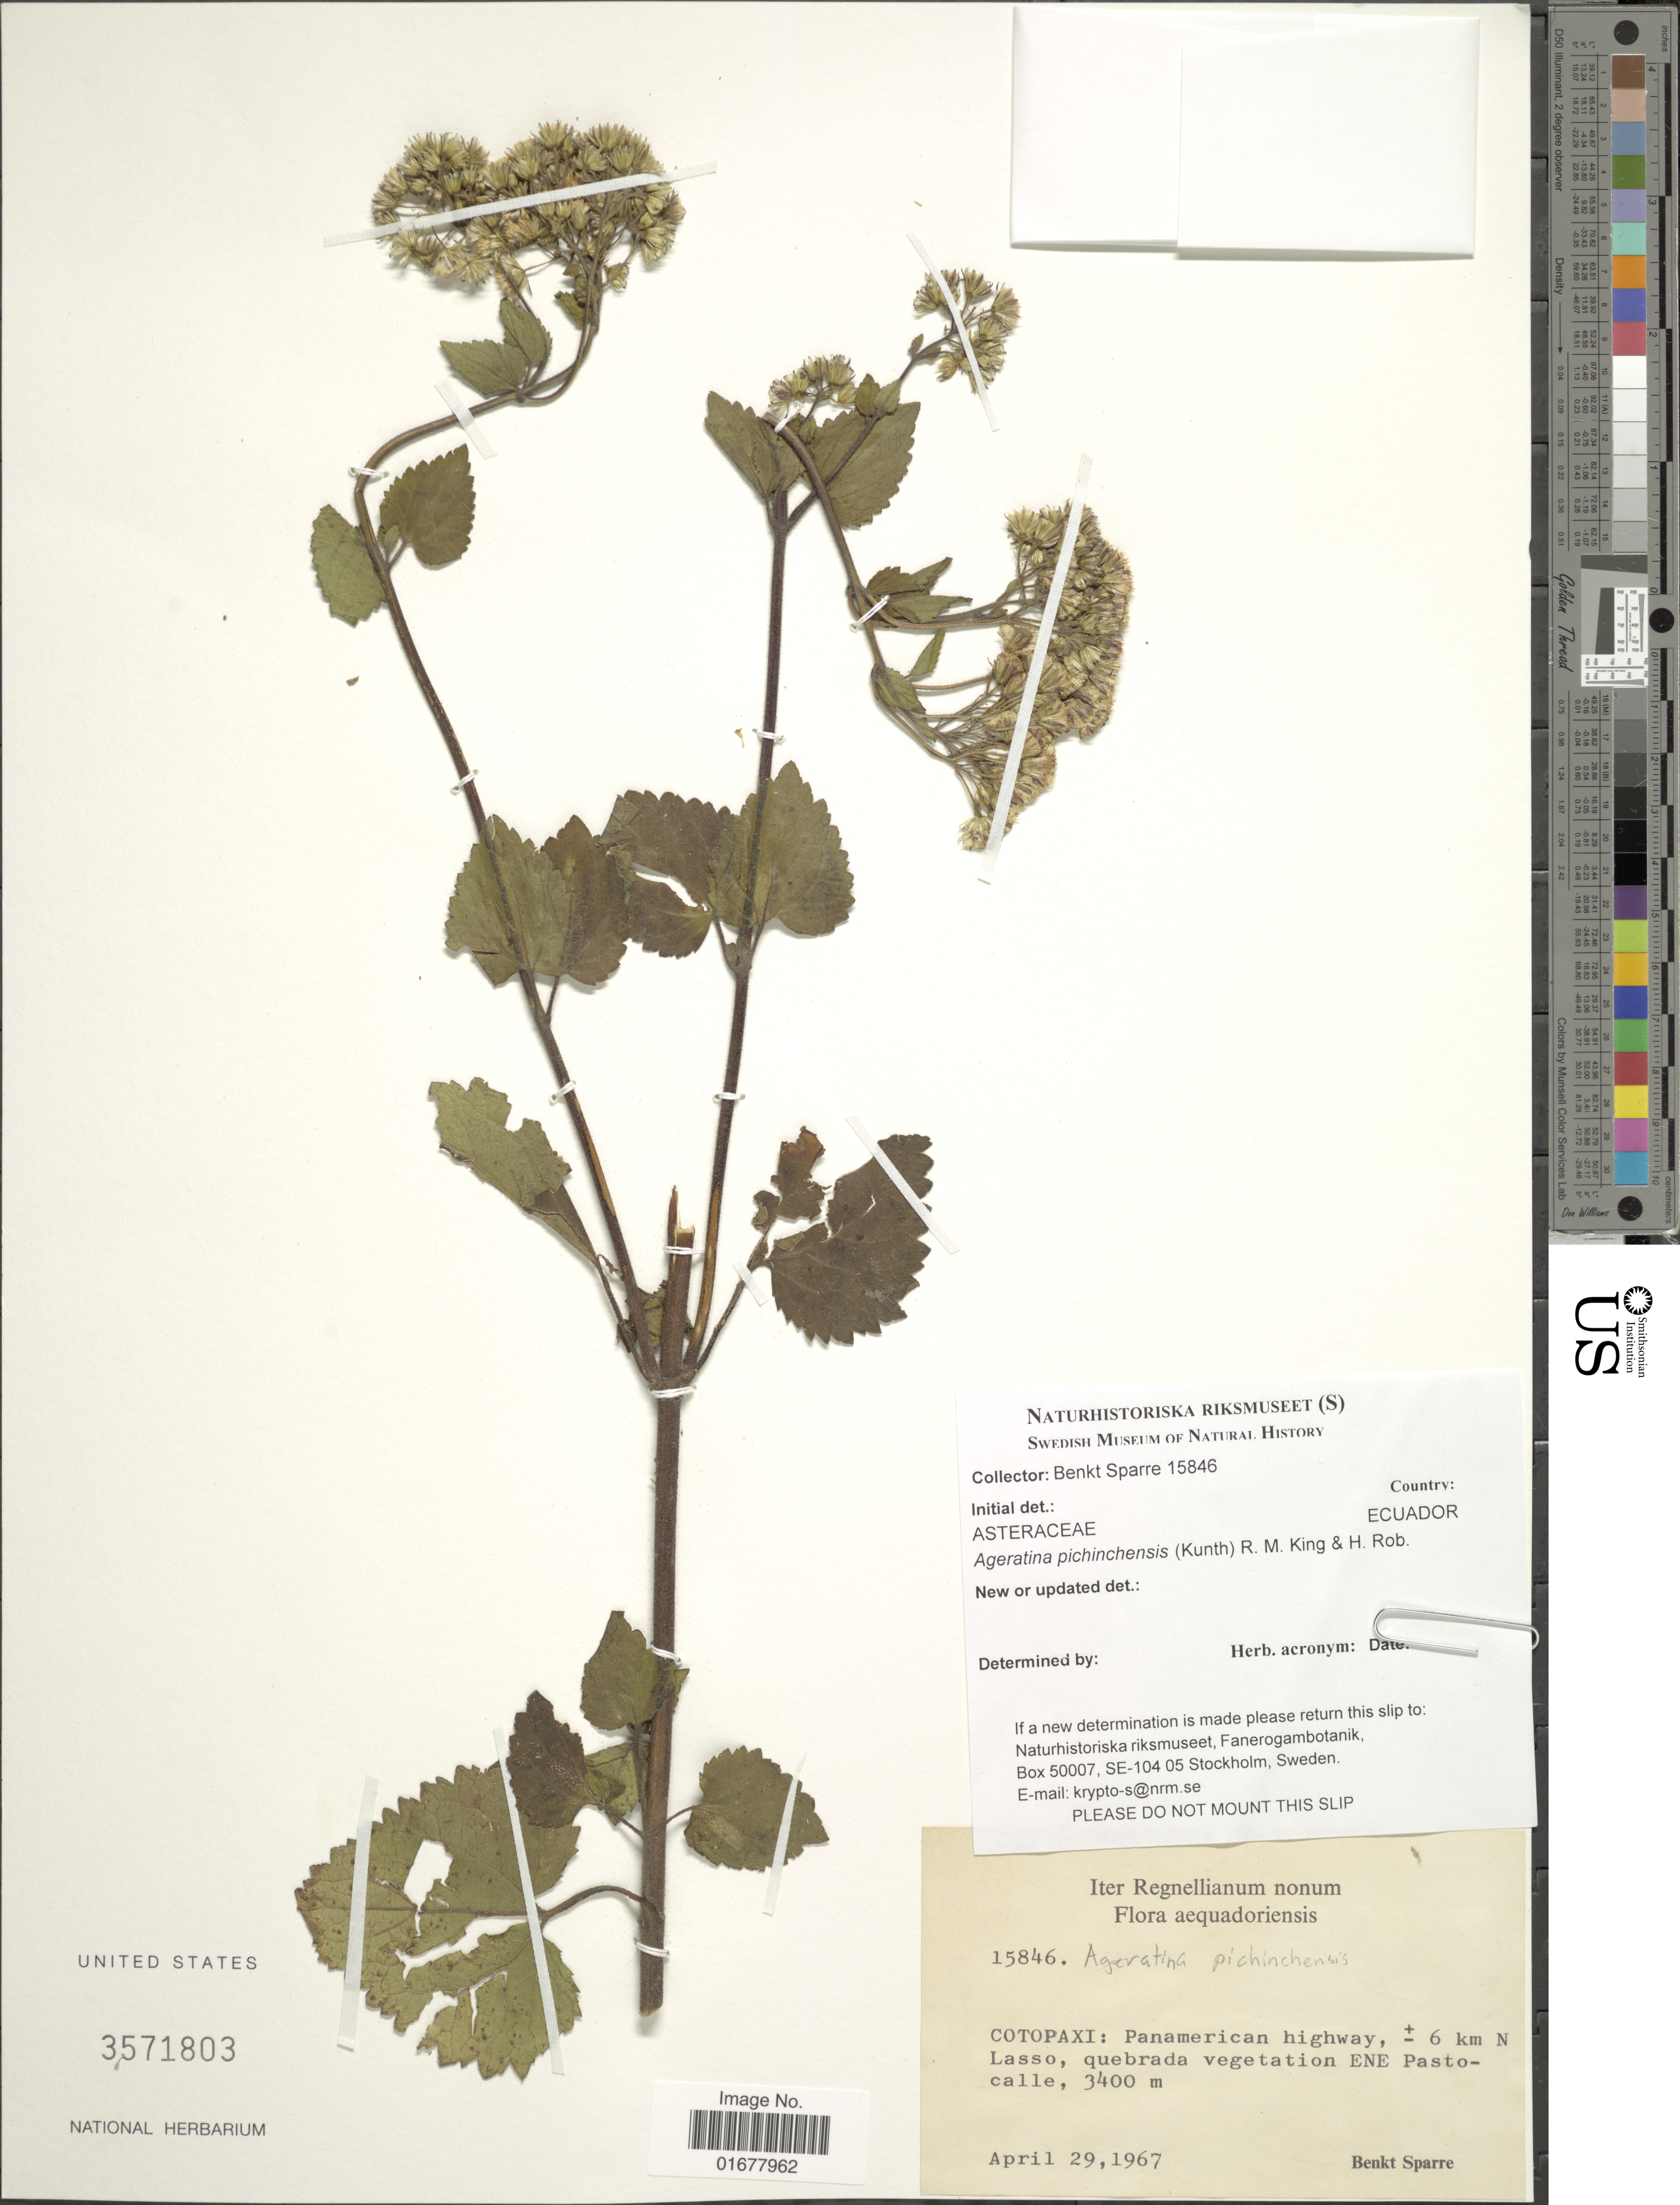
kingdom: Plantae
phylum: Tracheophyta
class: Magnoliopsida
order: Asterales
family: Asteraceae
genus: Ageratina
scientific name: Ageratina pichinchensis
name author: (Kunth) R.M. King & H. Rob.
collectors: B. Sparre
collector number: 15846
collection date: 1967-04-29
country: Ecuador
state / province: Cotopaxi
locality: Cotopaxi: Panamerican highway, 6 km N Lasso, quebrada vegetation ENE Pastocalle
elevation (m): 3400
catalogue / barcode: US 3571803